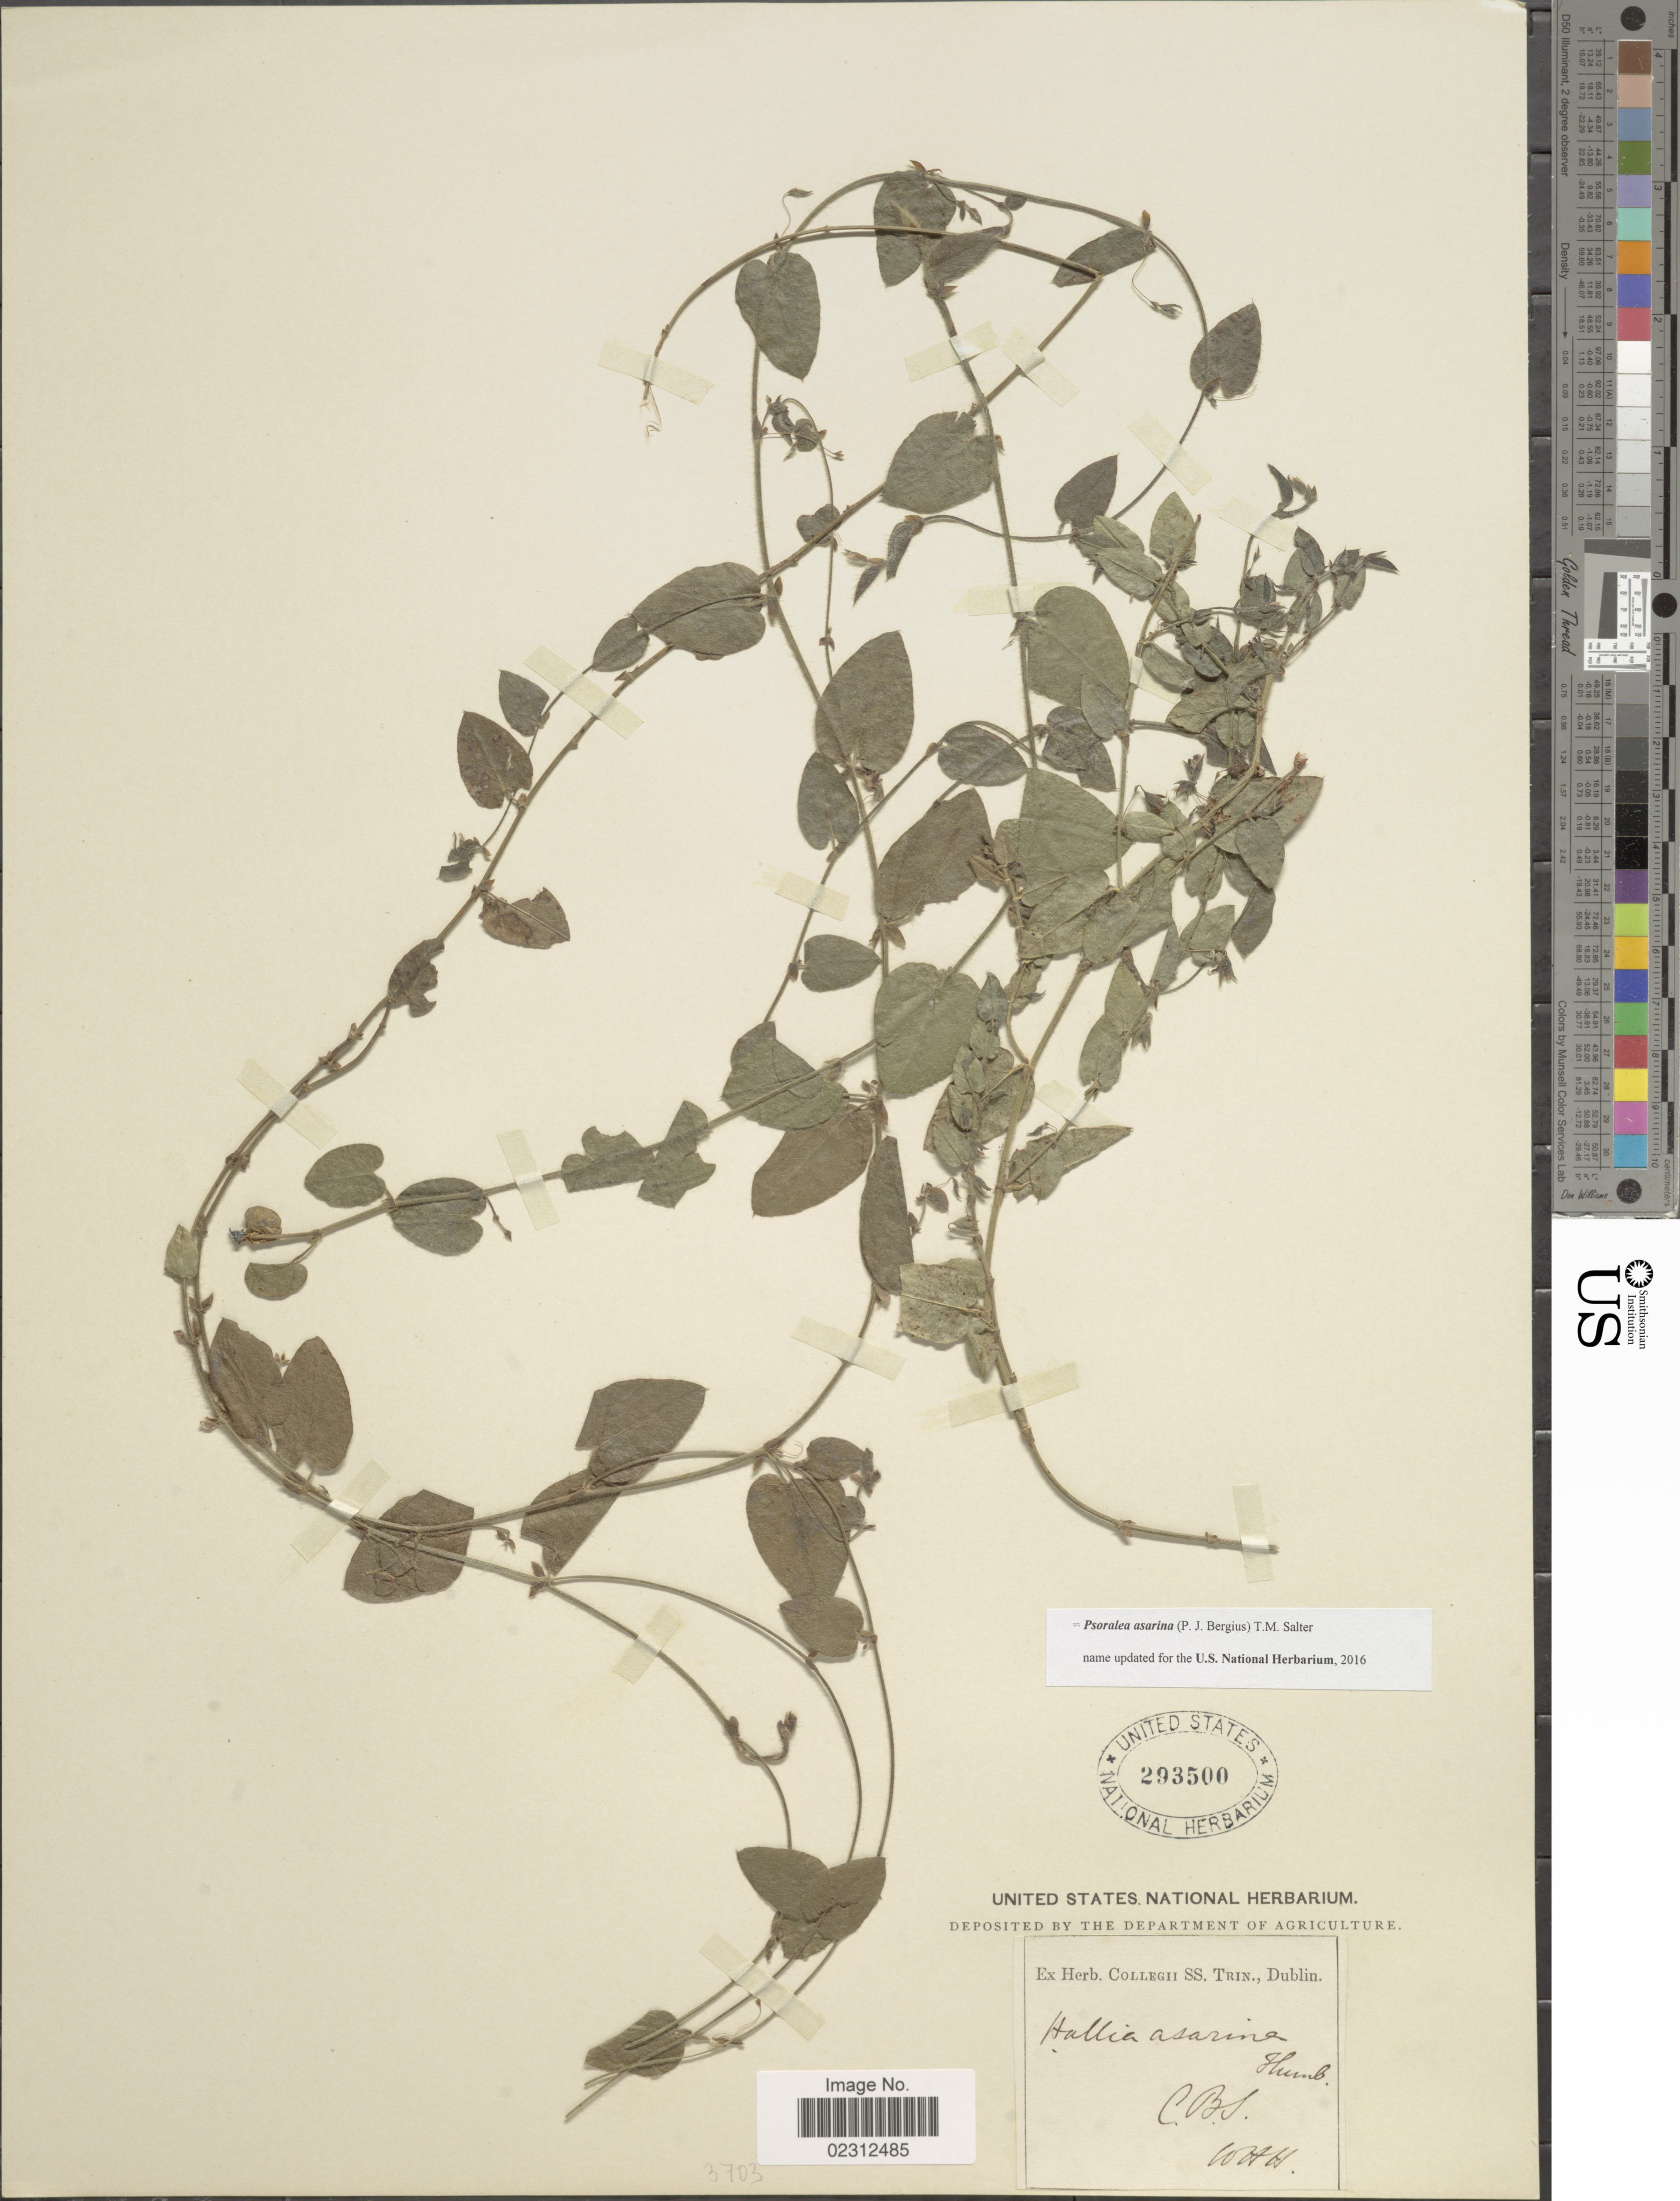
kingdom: Plantae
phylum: Tracheophyta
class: Magnoliopsida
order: Fabales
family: Fabaceae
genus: Psoralea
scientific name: Psoralea asarina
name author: (P.J. Bergius) T.M. Salter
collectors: W. H. H.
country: South Africa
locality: C.B.S. [=Caput Bona Spei, Cape of Good Hope]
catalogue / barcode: US 293500